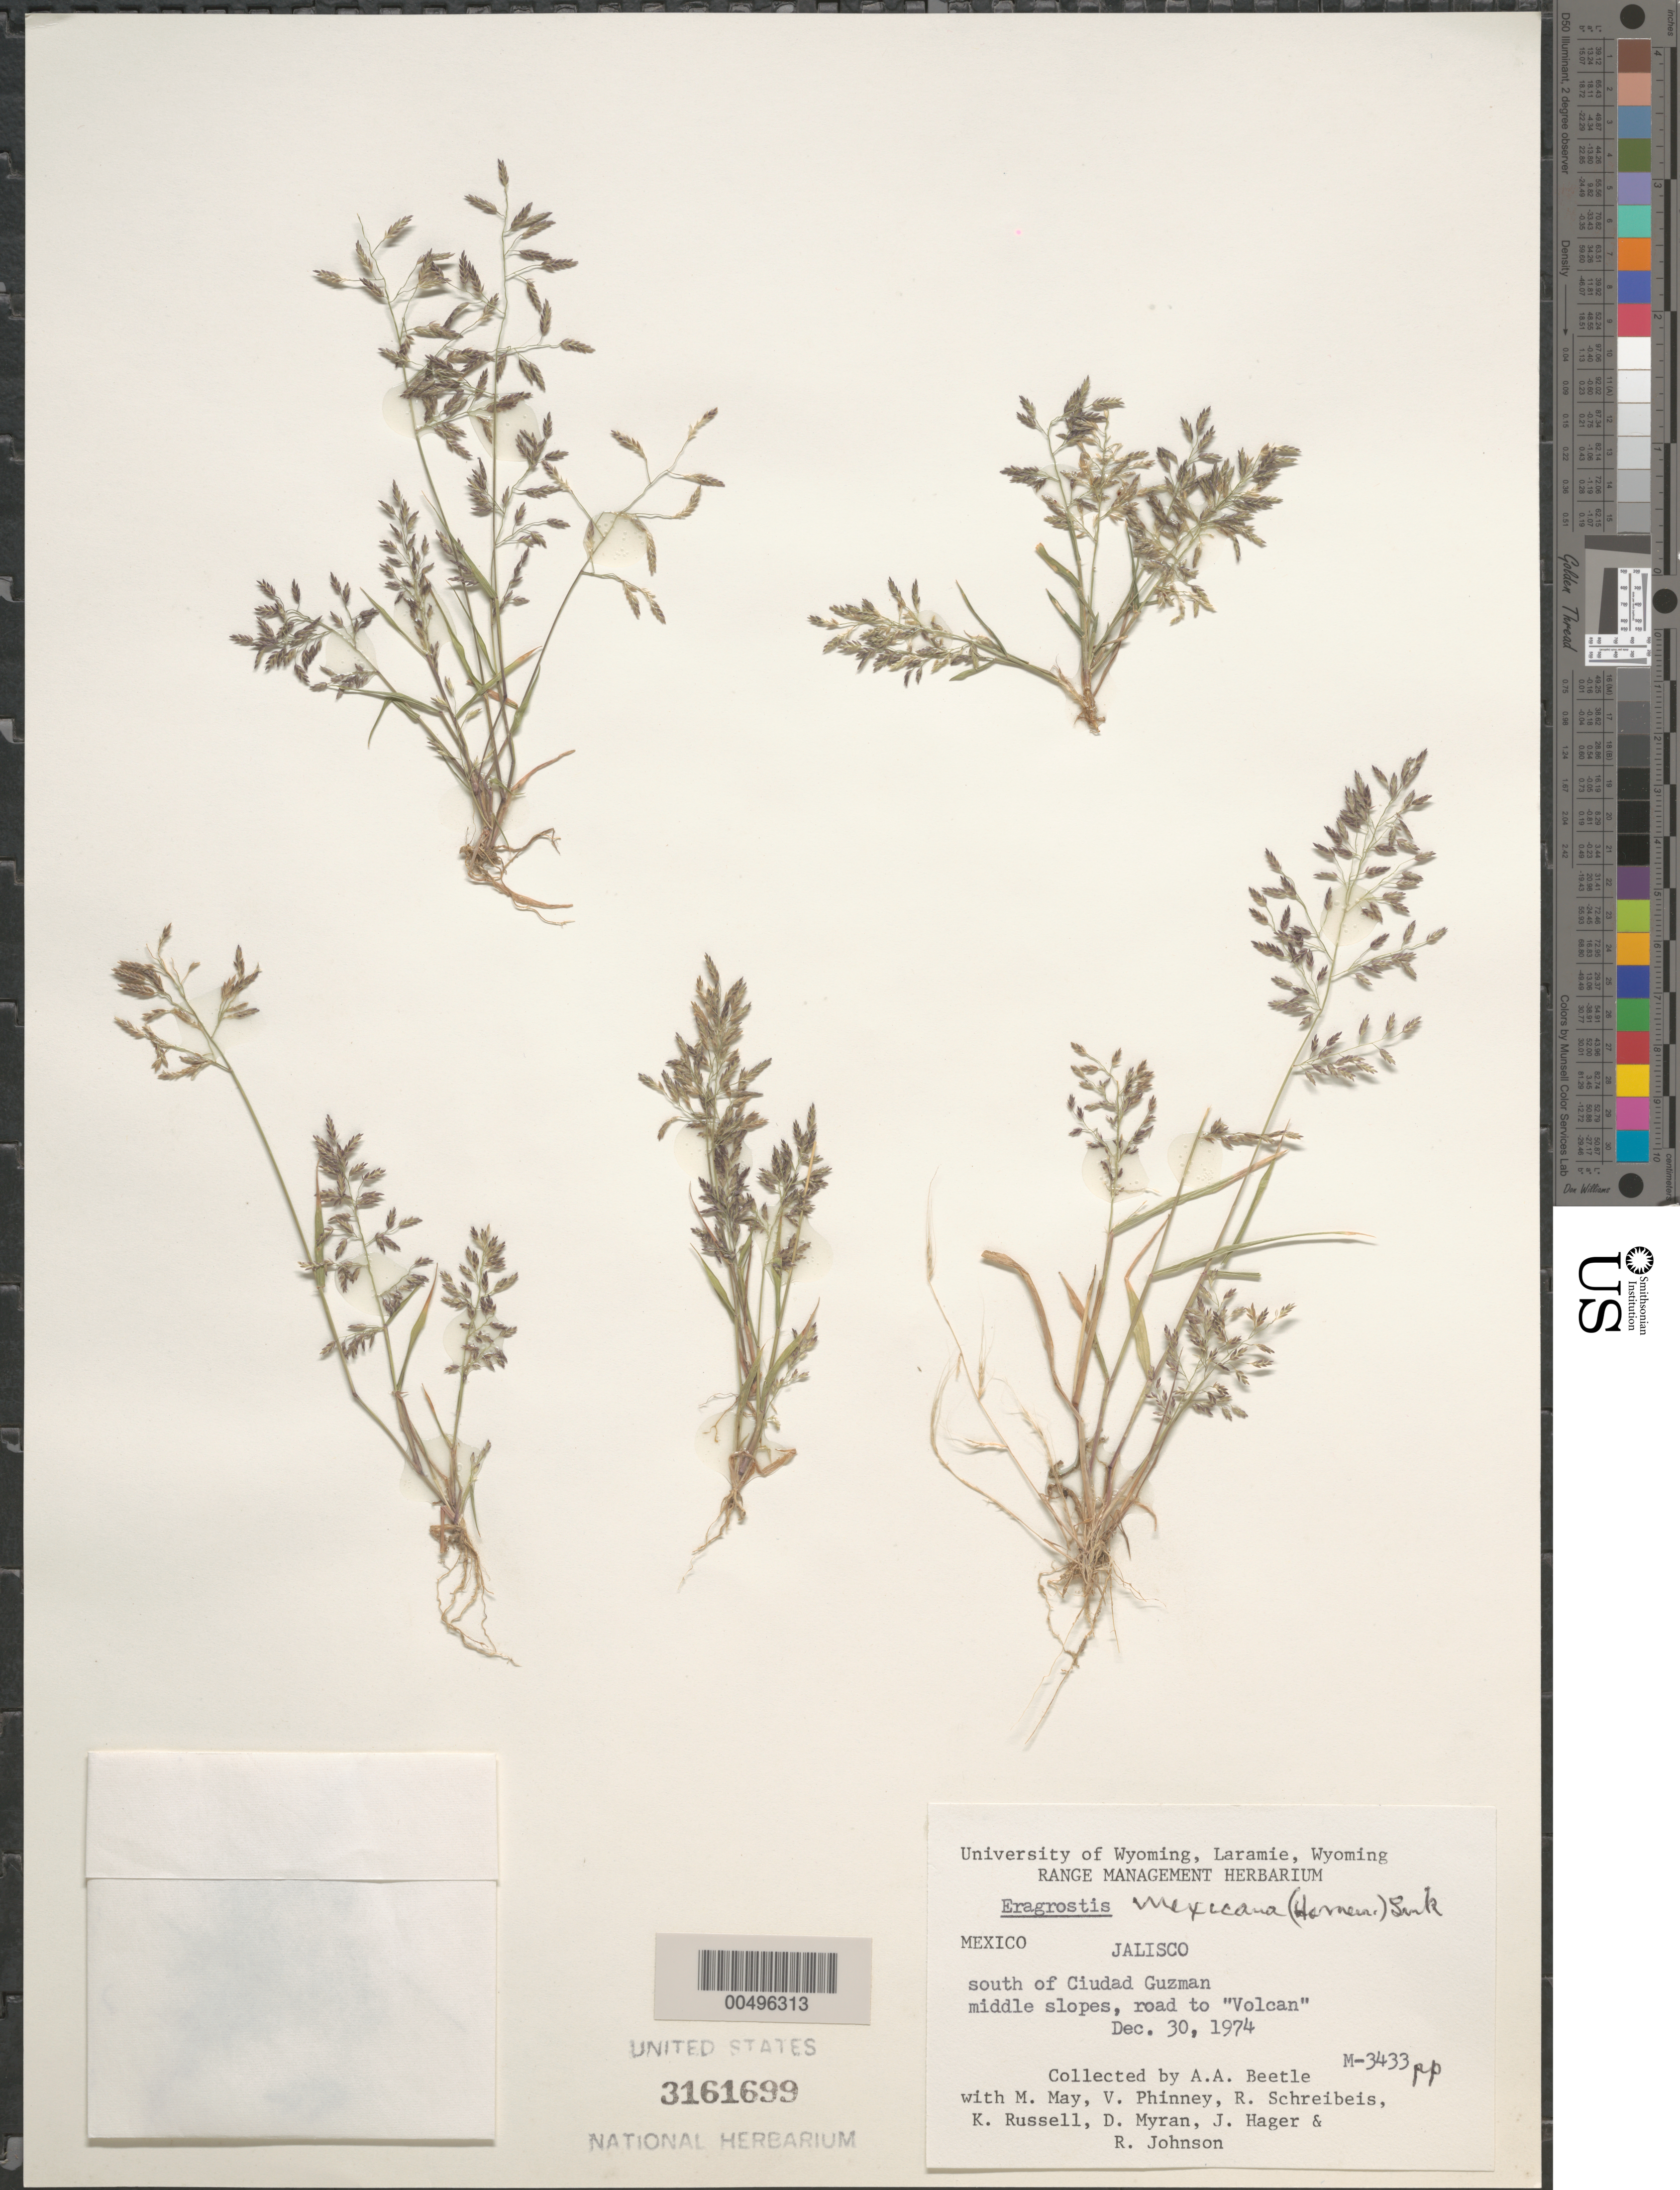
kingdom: Plantae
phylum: Tracheophyta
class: Liliopsida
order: Poales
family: Poaceae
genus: Eragrostis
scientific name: Eragrostis mexicana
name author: (Hornem.) Link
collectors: A. A. Beetle, M. May, V. Phinney & R. Schreibeis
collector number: M-3433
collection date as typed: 30 Dec 1974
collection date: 1974-12-30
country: Mexico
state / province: Jalisco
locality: S of Ciudad Guzman, middle slopes, rd to Volcan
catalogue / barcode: US 3161699